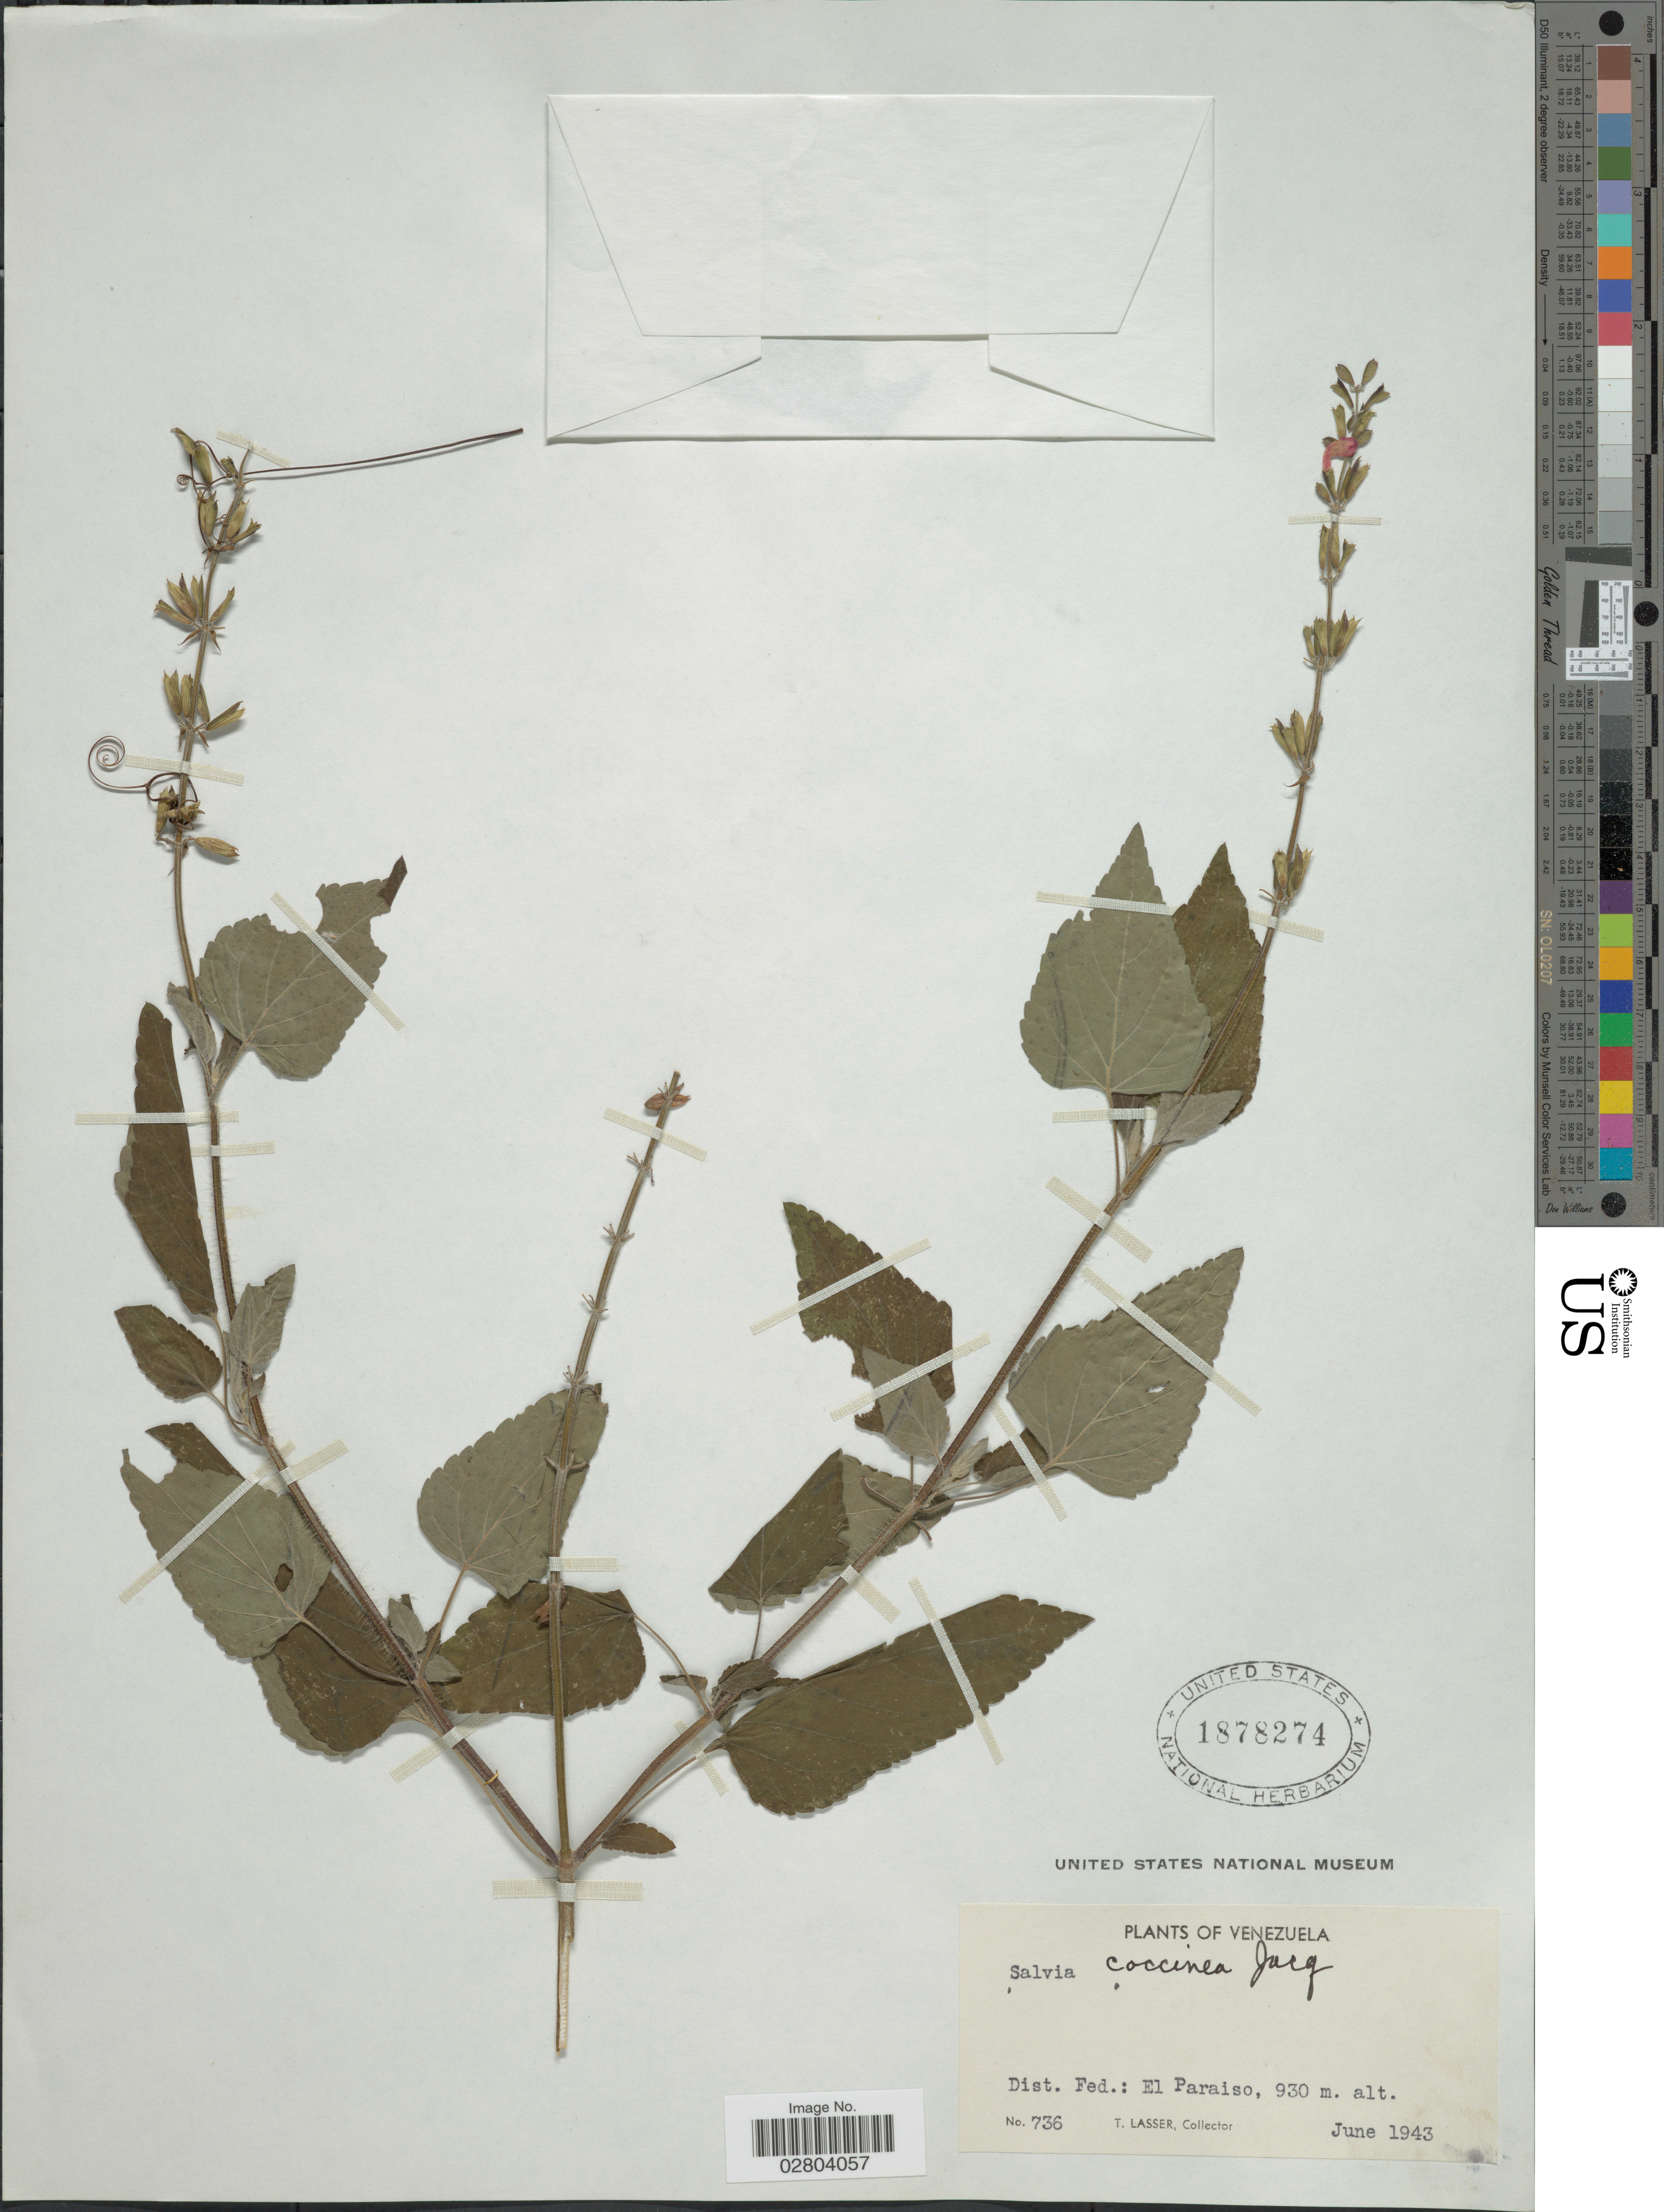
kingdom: Plantae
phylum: Tracheophyta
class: Magnoliopsida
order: Lamiales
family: Lamiaceae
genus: Salvia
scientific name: Salvia coccinea 'Naples Lavender'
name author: L. f. ex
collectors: T. Lasser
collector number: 736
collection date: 1943-06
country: Venezuela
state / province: Distrito Federal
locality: Dist. Fed.: El Paraiso.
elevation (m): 930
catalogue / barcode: US 1878274